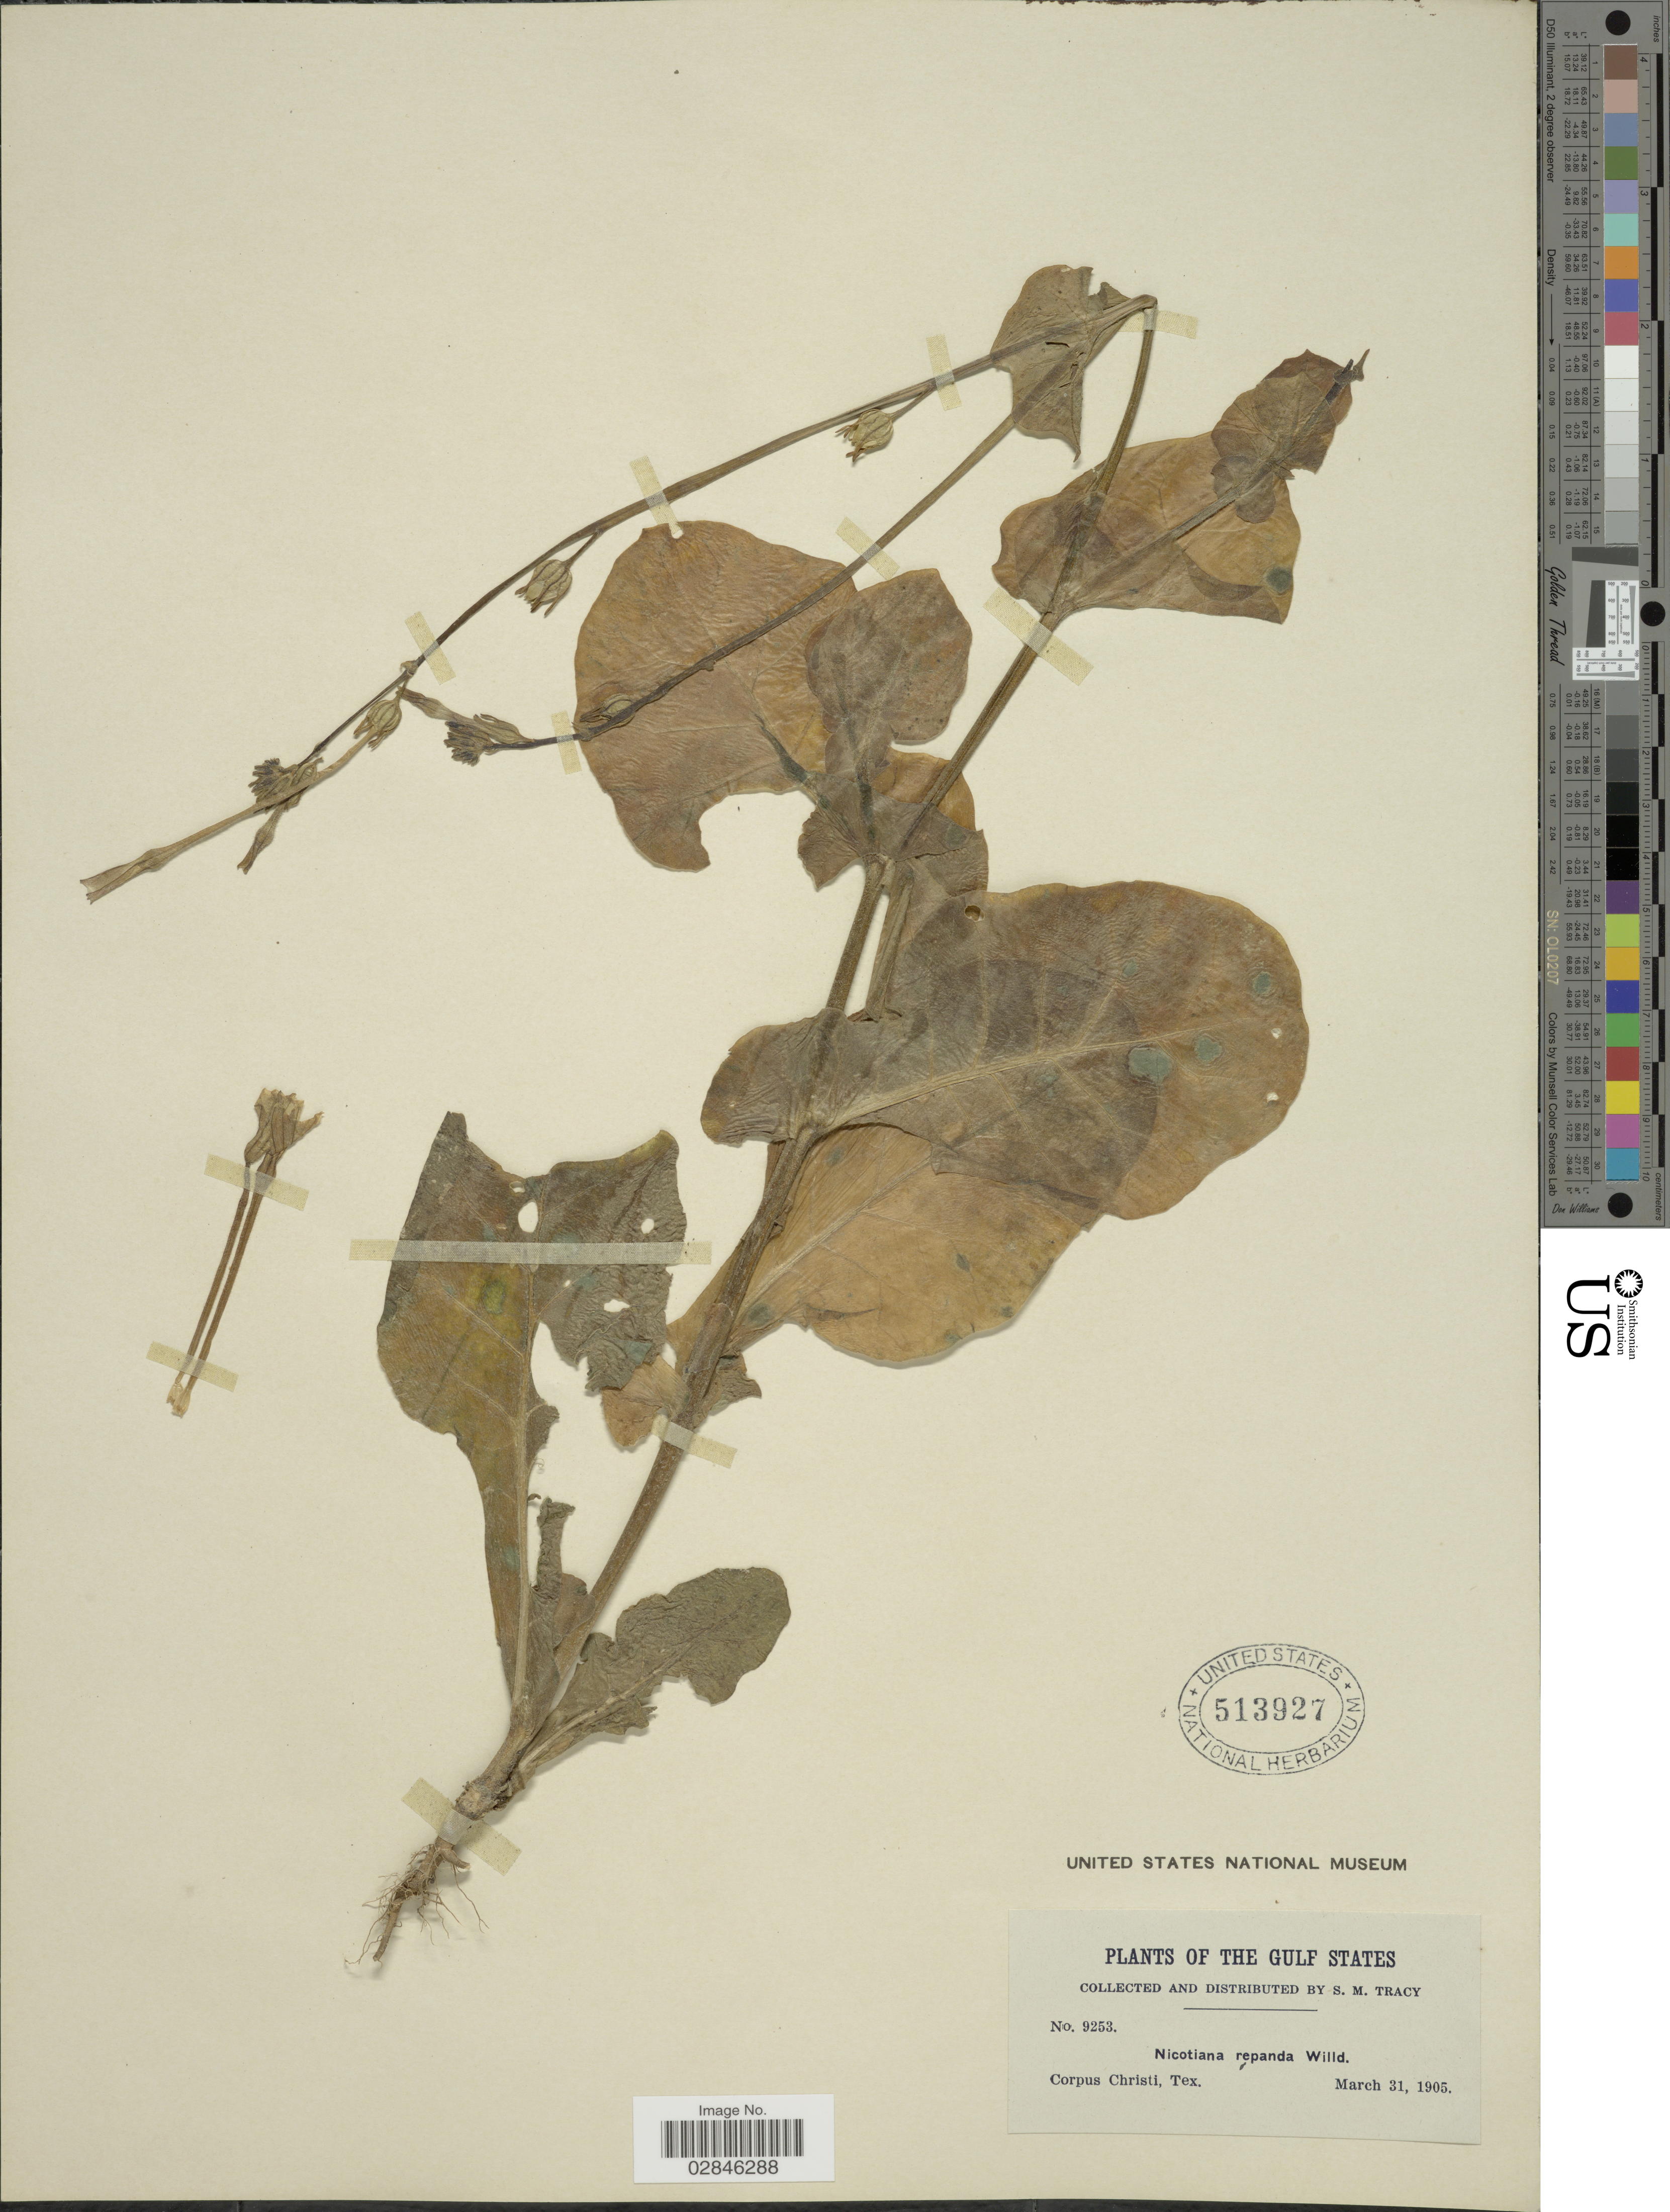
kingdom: Plantae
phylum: Tracheophyta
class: Magnoliopsida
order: Solanales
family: Solanaceae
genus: Nicotiana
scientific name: Nicotiana repanda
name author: Willd. ex Lehm.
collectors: S. M. Tracy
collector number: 9253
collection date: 1905-03-31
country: United States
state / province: Texas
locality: The Gulf States, Corpus Christi, Tex.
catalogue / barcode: US 513927